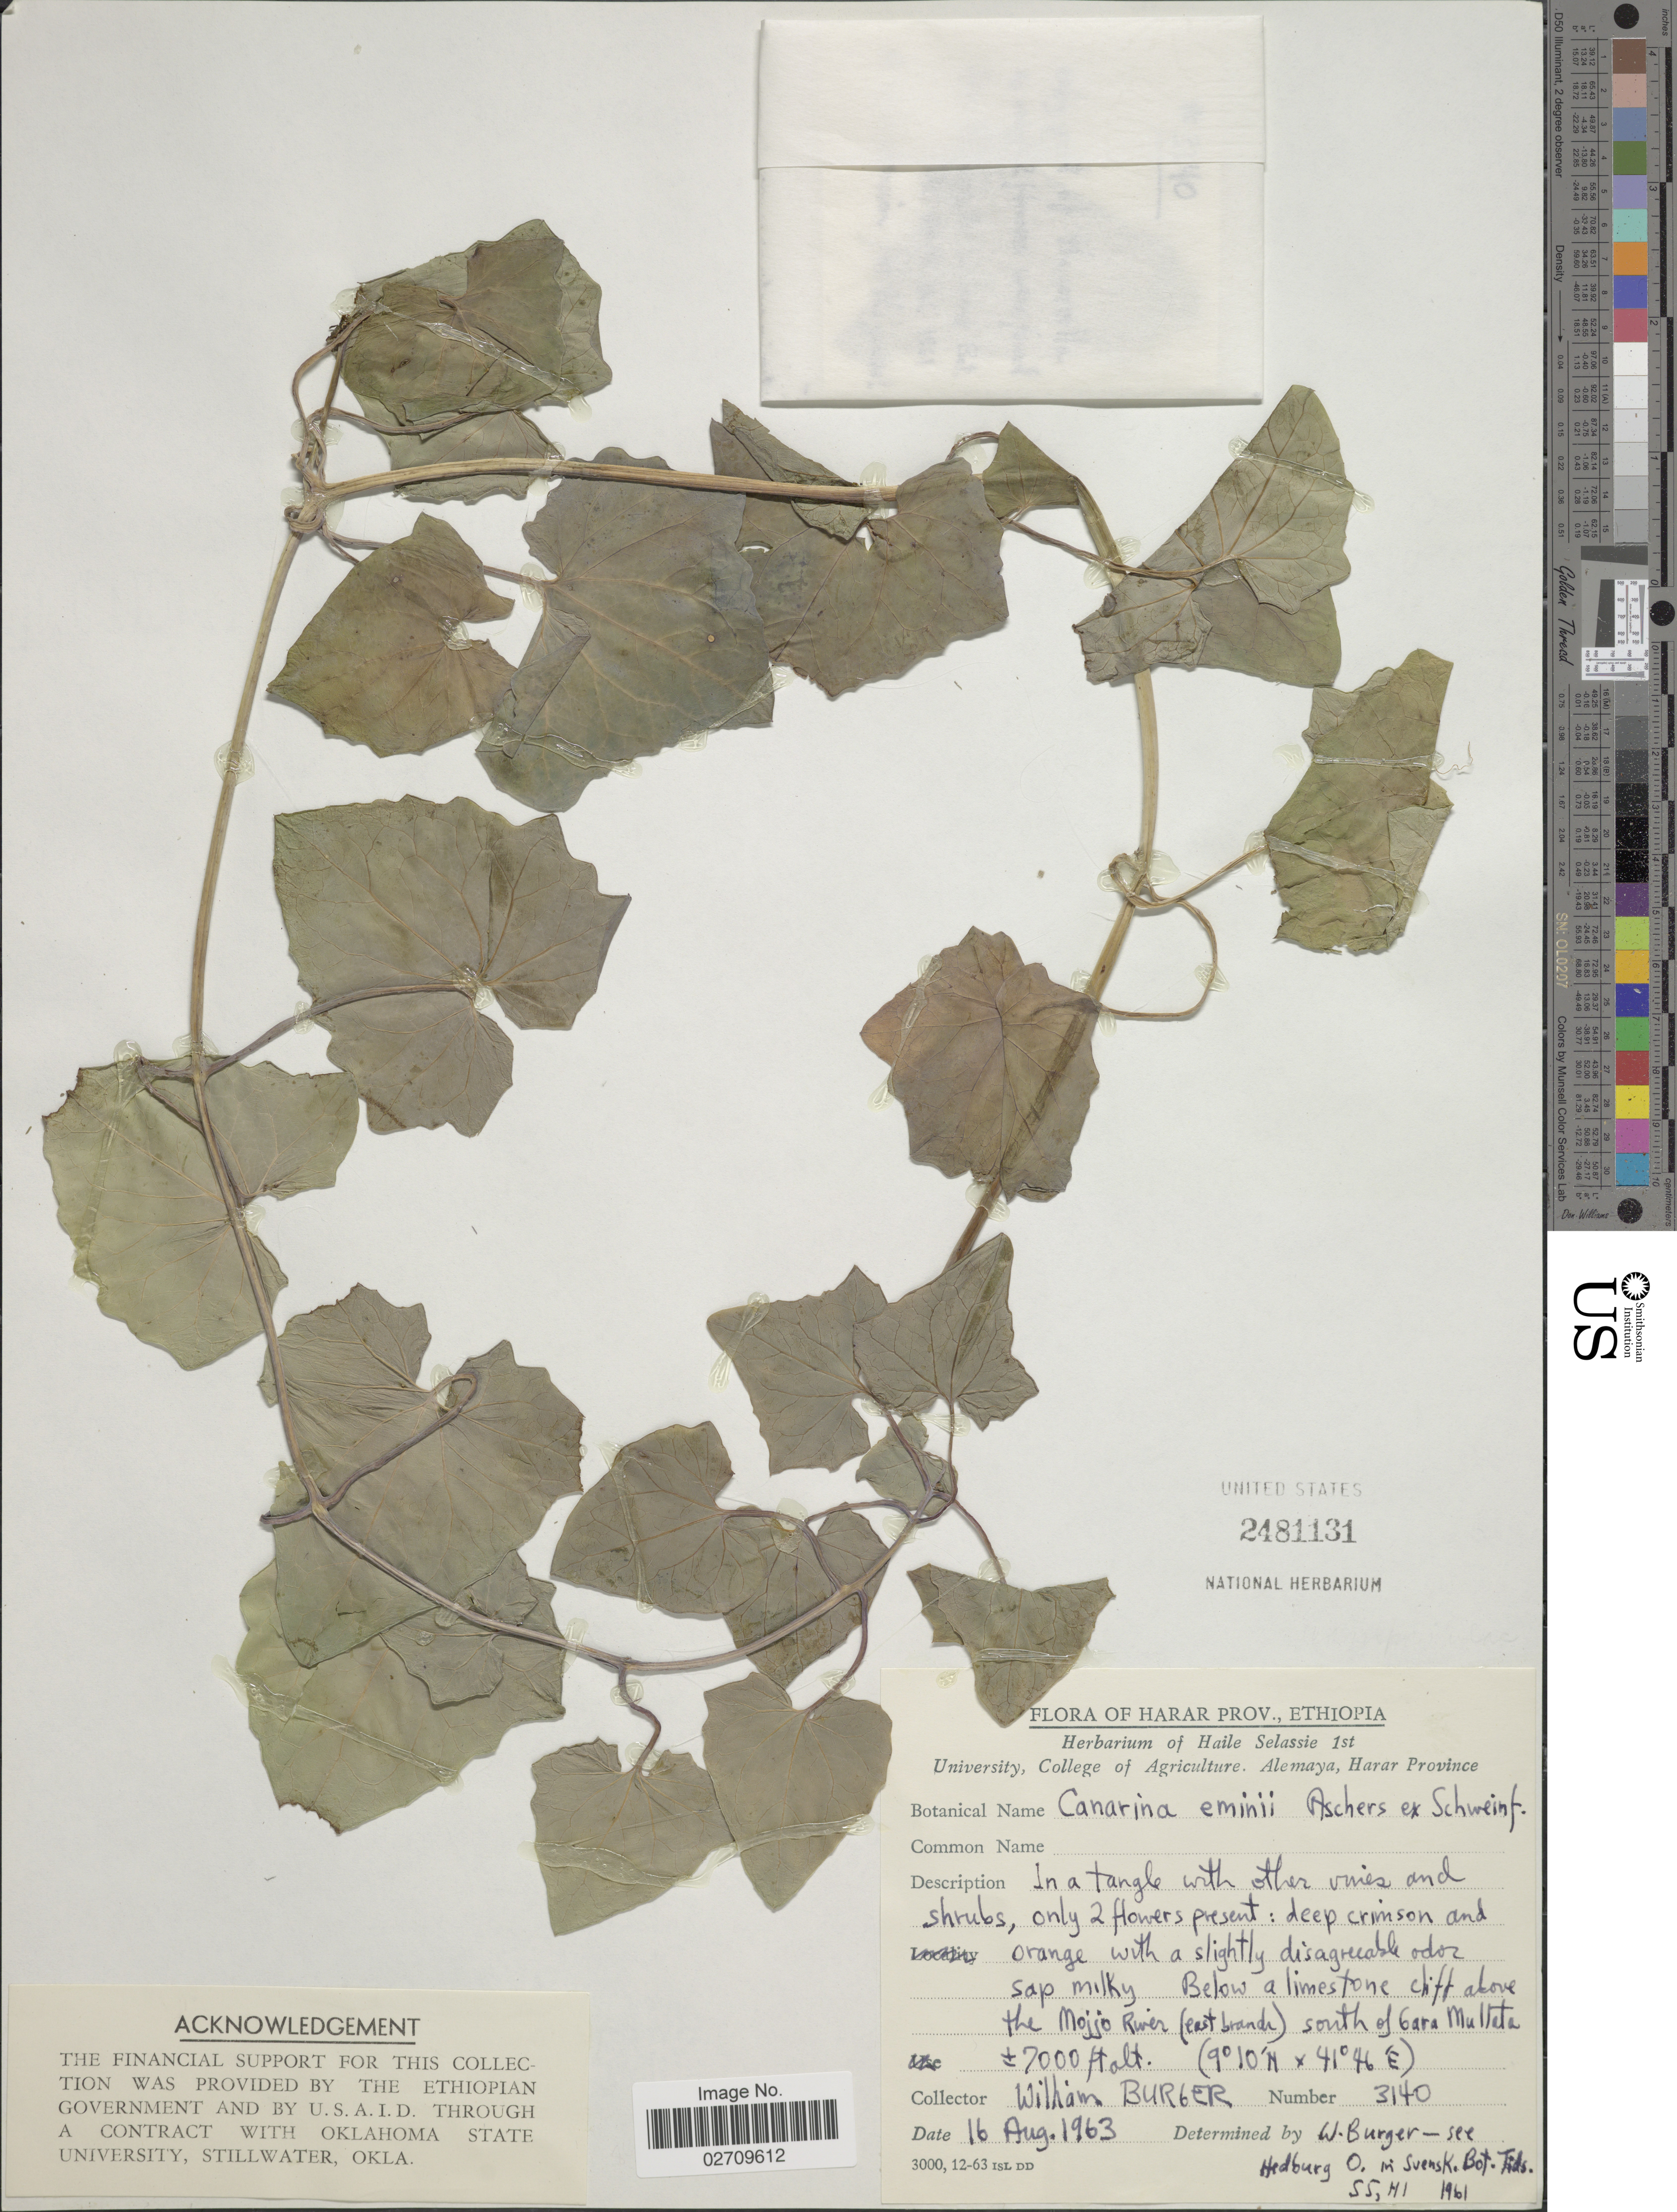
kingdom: Plantae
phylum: Tracheophyta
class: Magnoliopsida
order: Asterales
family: Campanulaceae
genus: Canarina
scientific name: Canarina eminii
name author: Asch. ex Schweinf.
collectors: W. Burger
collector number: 3140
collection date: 1963-08-16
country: Ethiopia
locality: Harar Prov., Below a limestone cliff above the Mojjo River (east branch) south of Gara Mullata.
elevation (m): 2134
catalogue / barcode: US 2481131